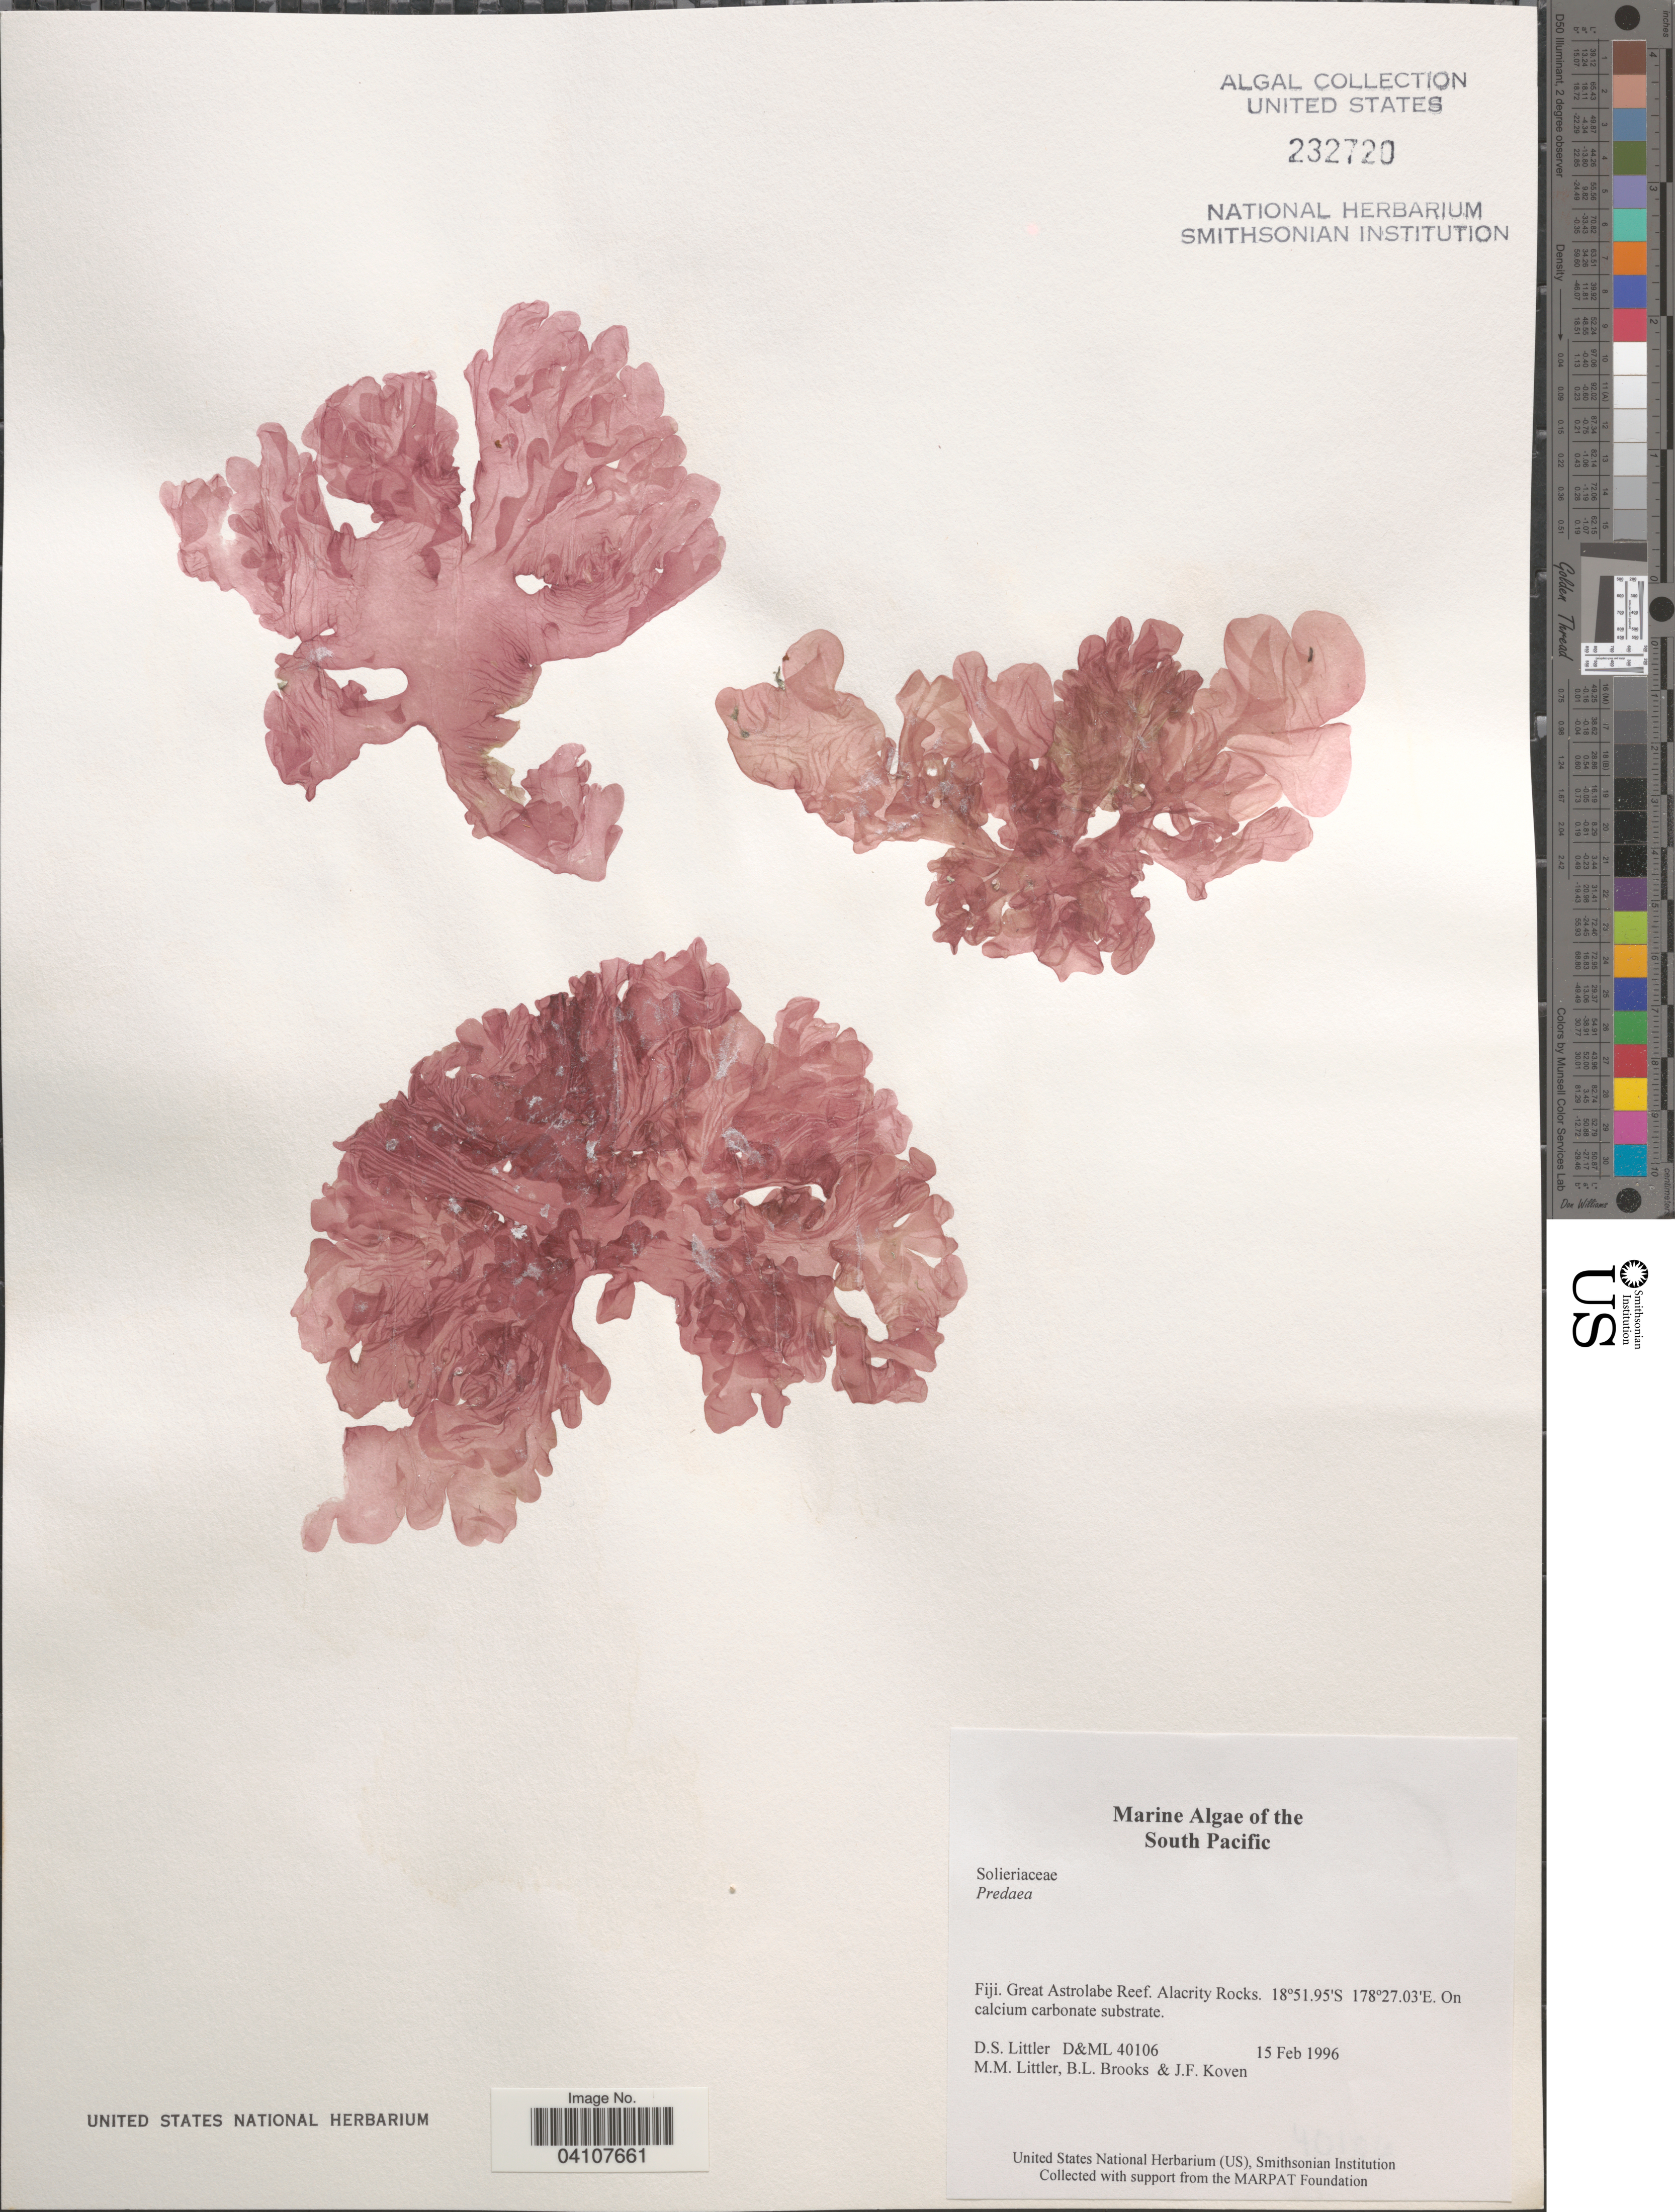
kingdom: Plantae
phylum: Rhodophyta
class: Florideophyceae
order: Nemastomatales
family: Nemastomataceae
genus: Predaea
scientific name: Predaea sp.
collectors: D. S. Littler, B. Brooks & J. Koven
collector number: D&ML40106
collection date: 1996-02-15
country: Fiji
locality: South Pacific. Great Astrolabe Reef. Alacrity Rocks.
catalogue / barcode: US 232720